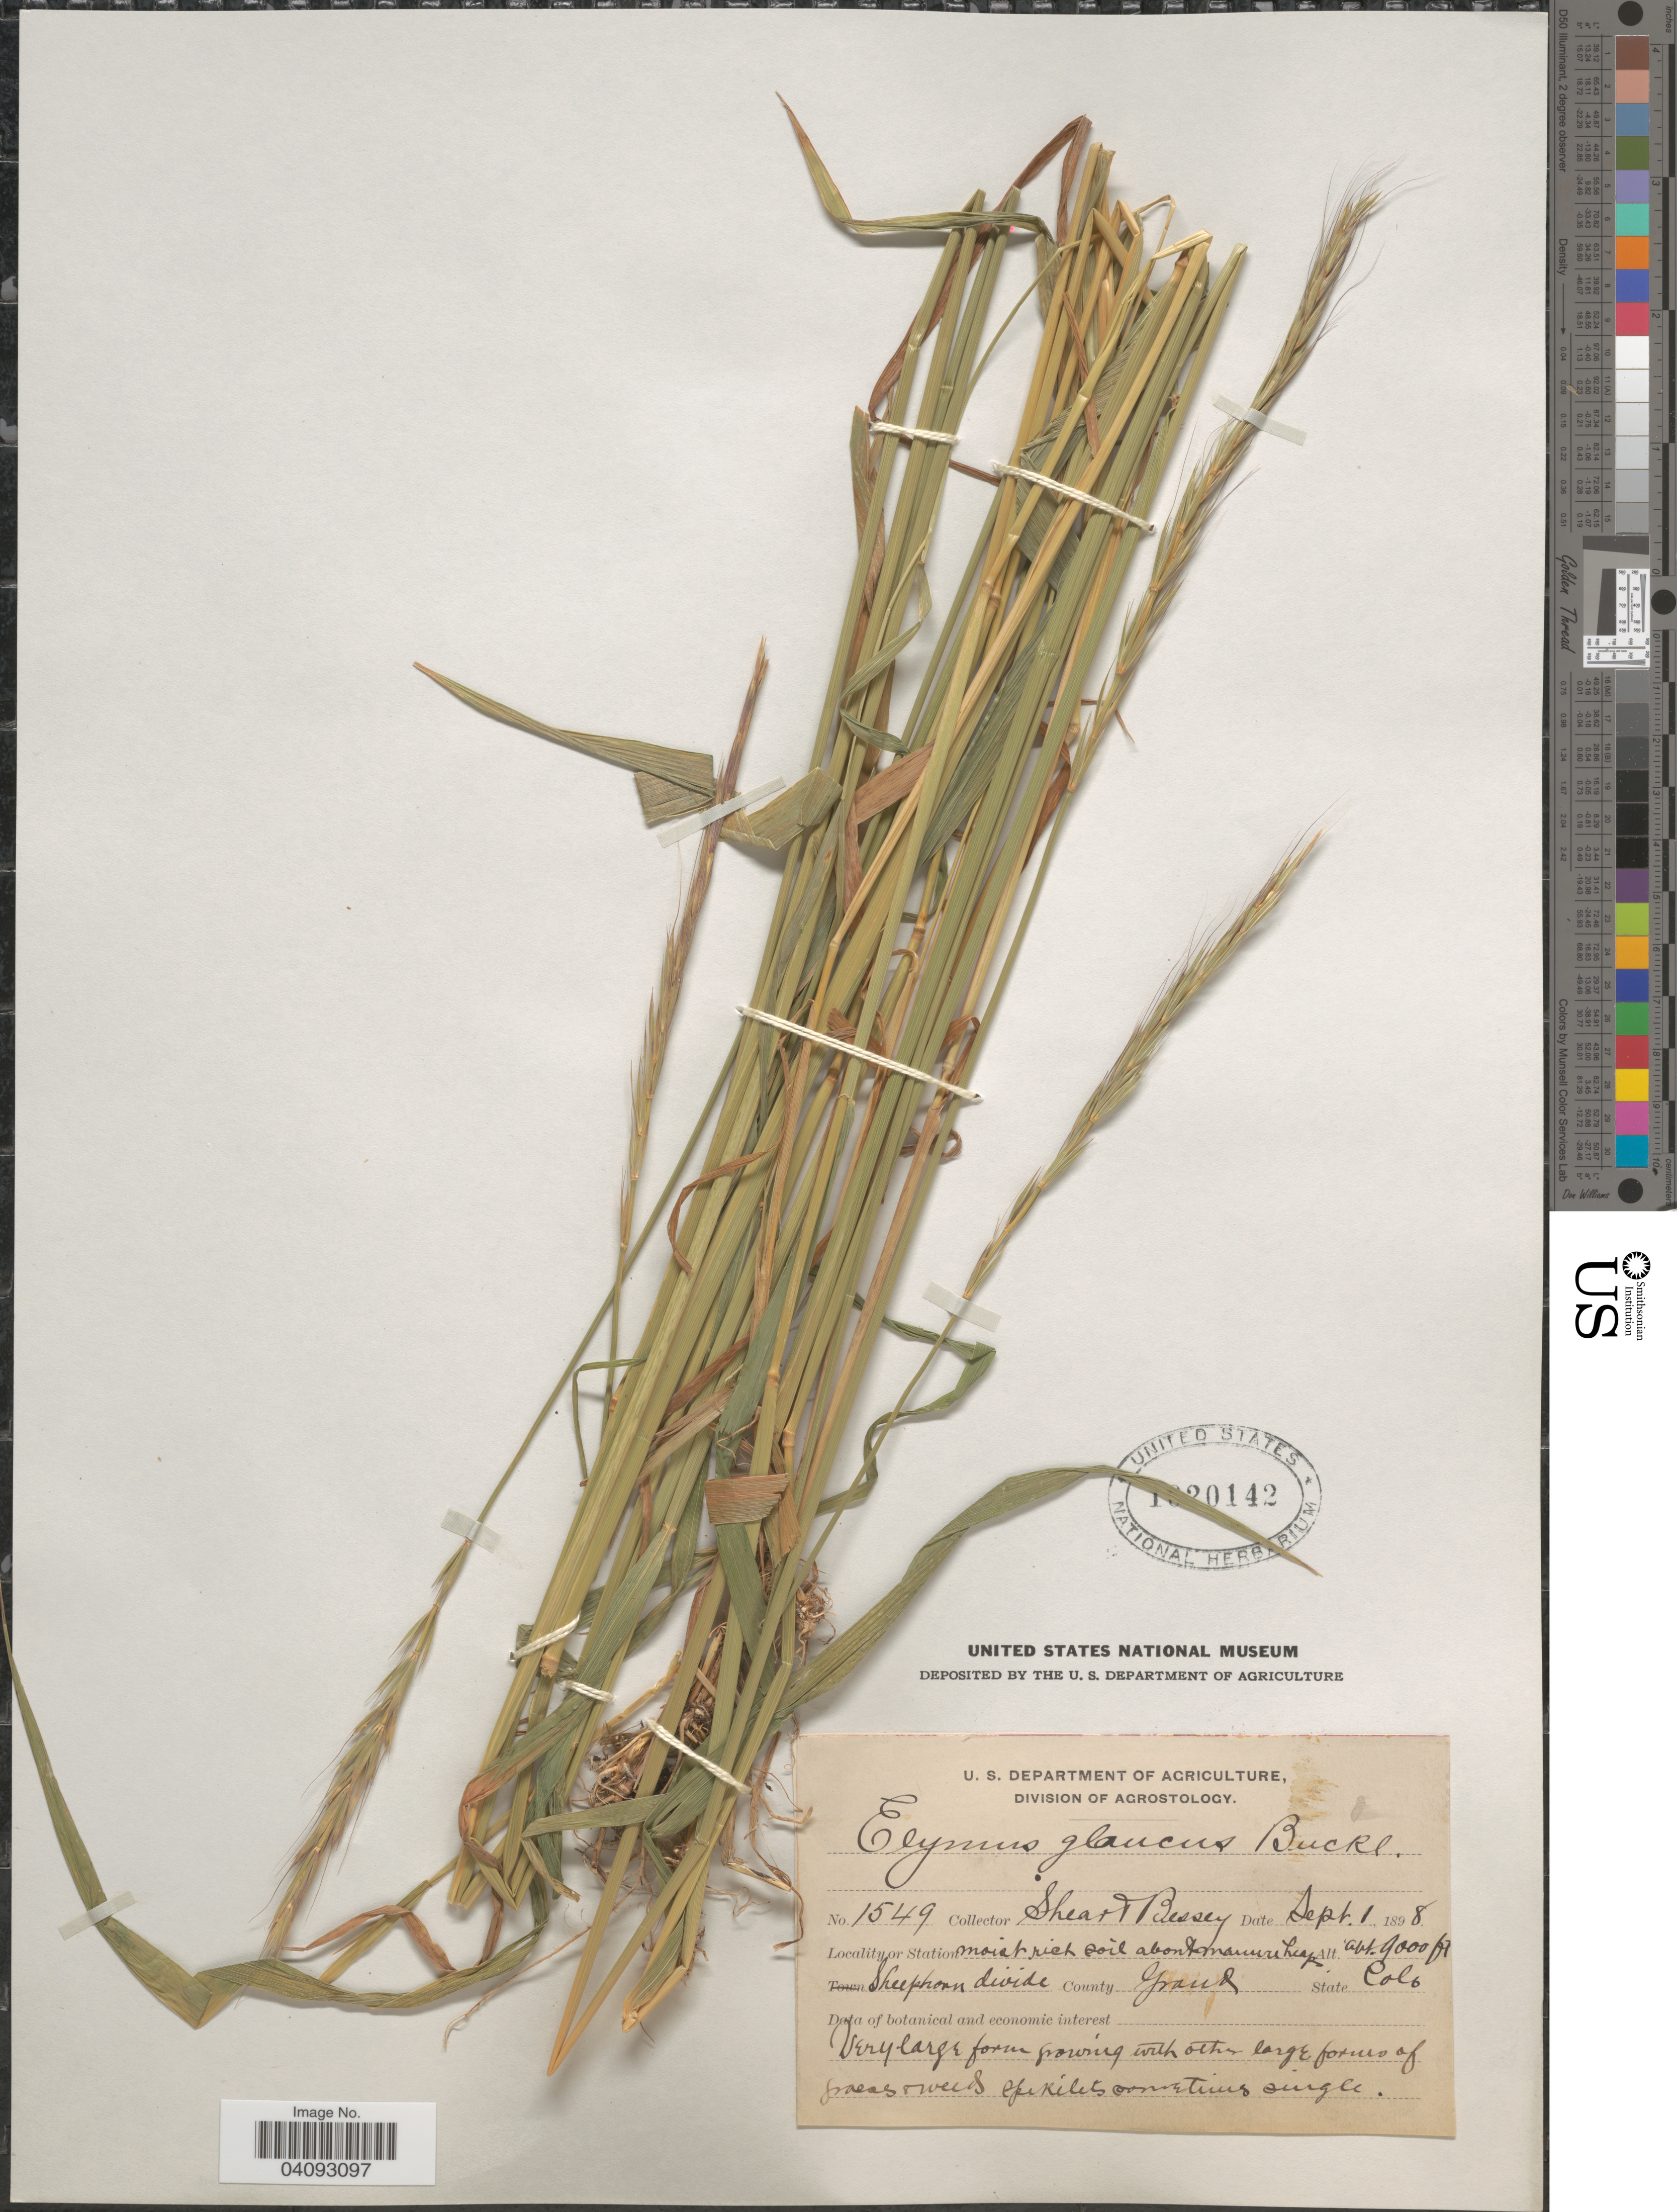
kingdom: Plantae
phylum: Tracheophyta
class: Liliopsida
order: Poales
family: Poaceae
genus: Elymus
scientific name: Elymus glaucus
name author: Buckley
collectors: -- Shear & -. Bessey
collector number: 1549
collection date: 1898-09-01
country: United States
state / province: Colorado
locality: Sheephorn divide. County Grand.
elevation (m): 2743